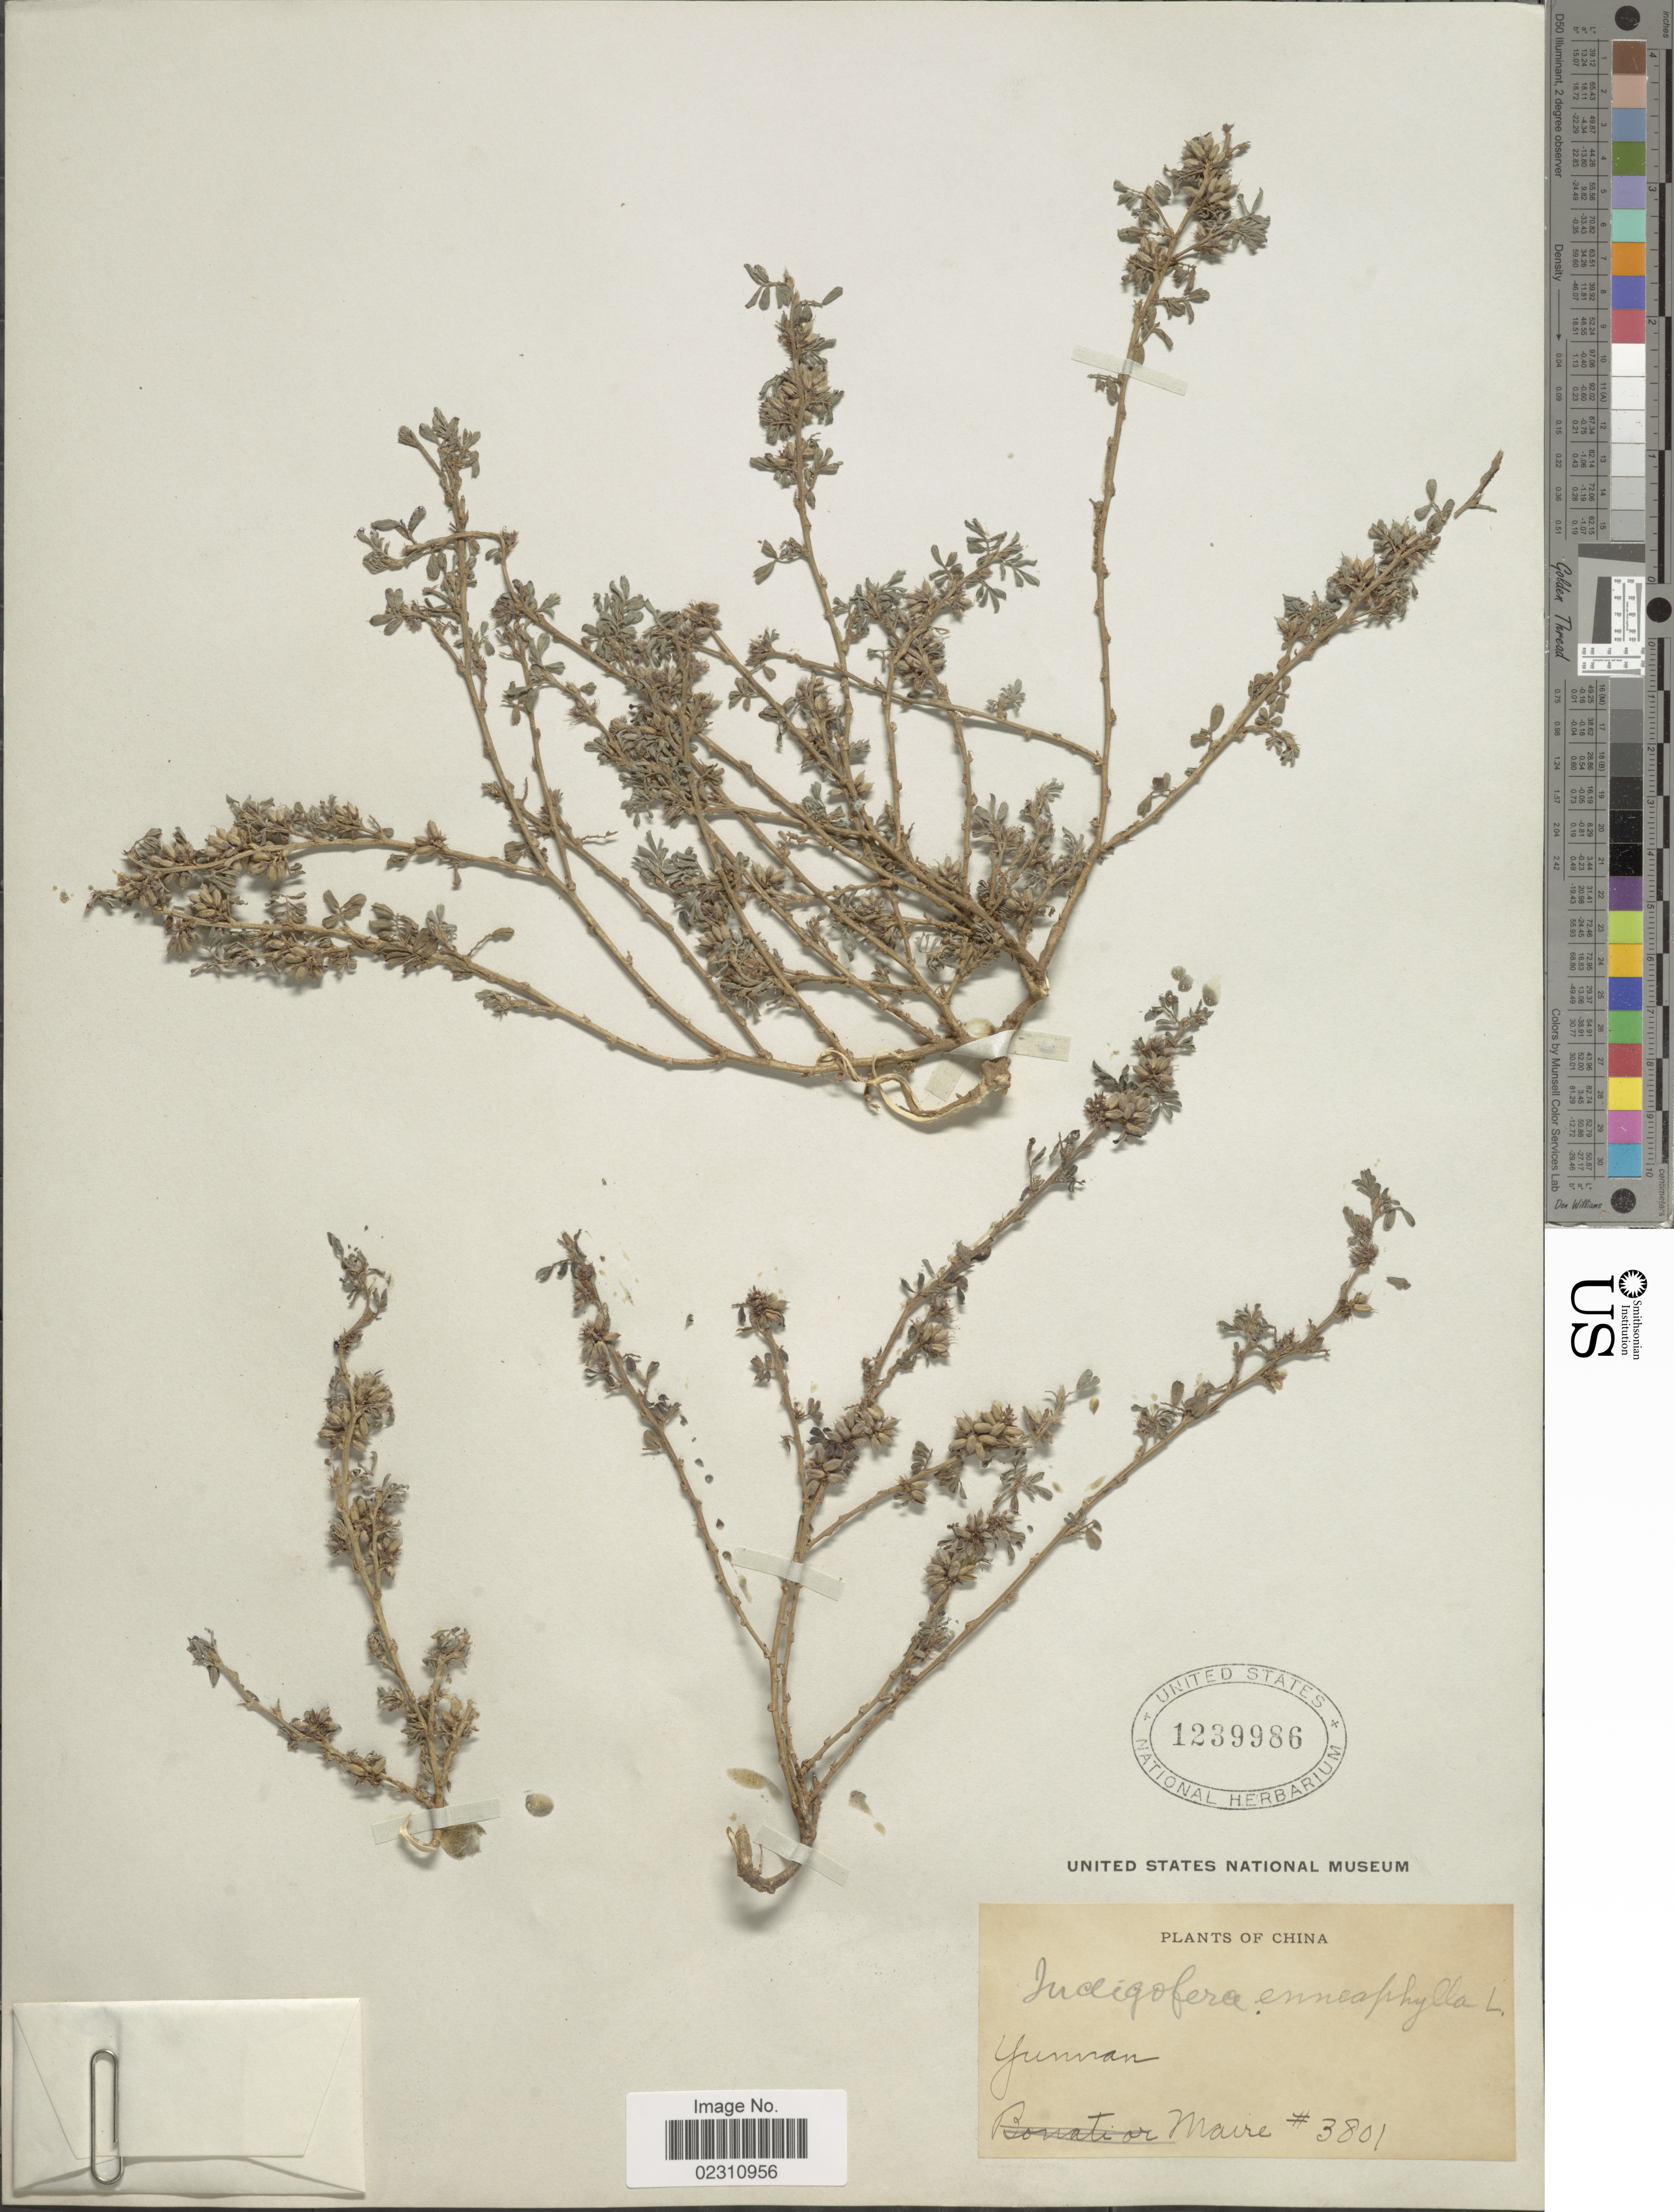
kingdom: Plantae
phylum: Tracheophyta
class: Magnoliopsida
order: Fabales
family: Fabaceae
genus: Indigofera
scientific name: Indigofera linnaei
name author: Ali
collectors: Maire, --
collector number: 3801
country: China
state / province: Yunnan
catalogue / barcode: US 1239986